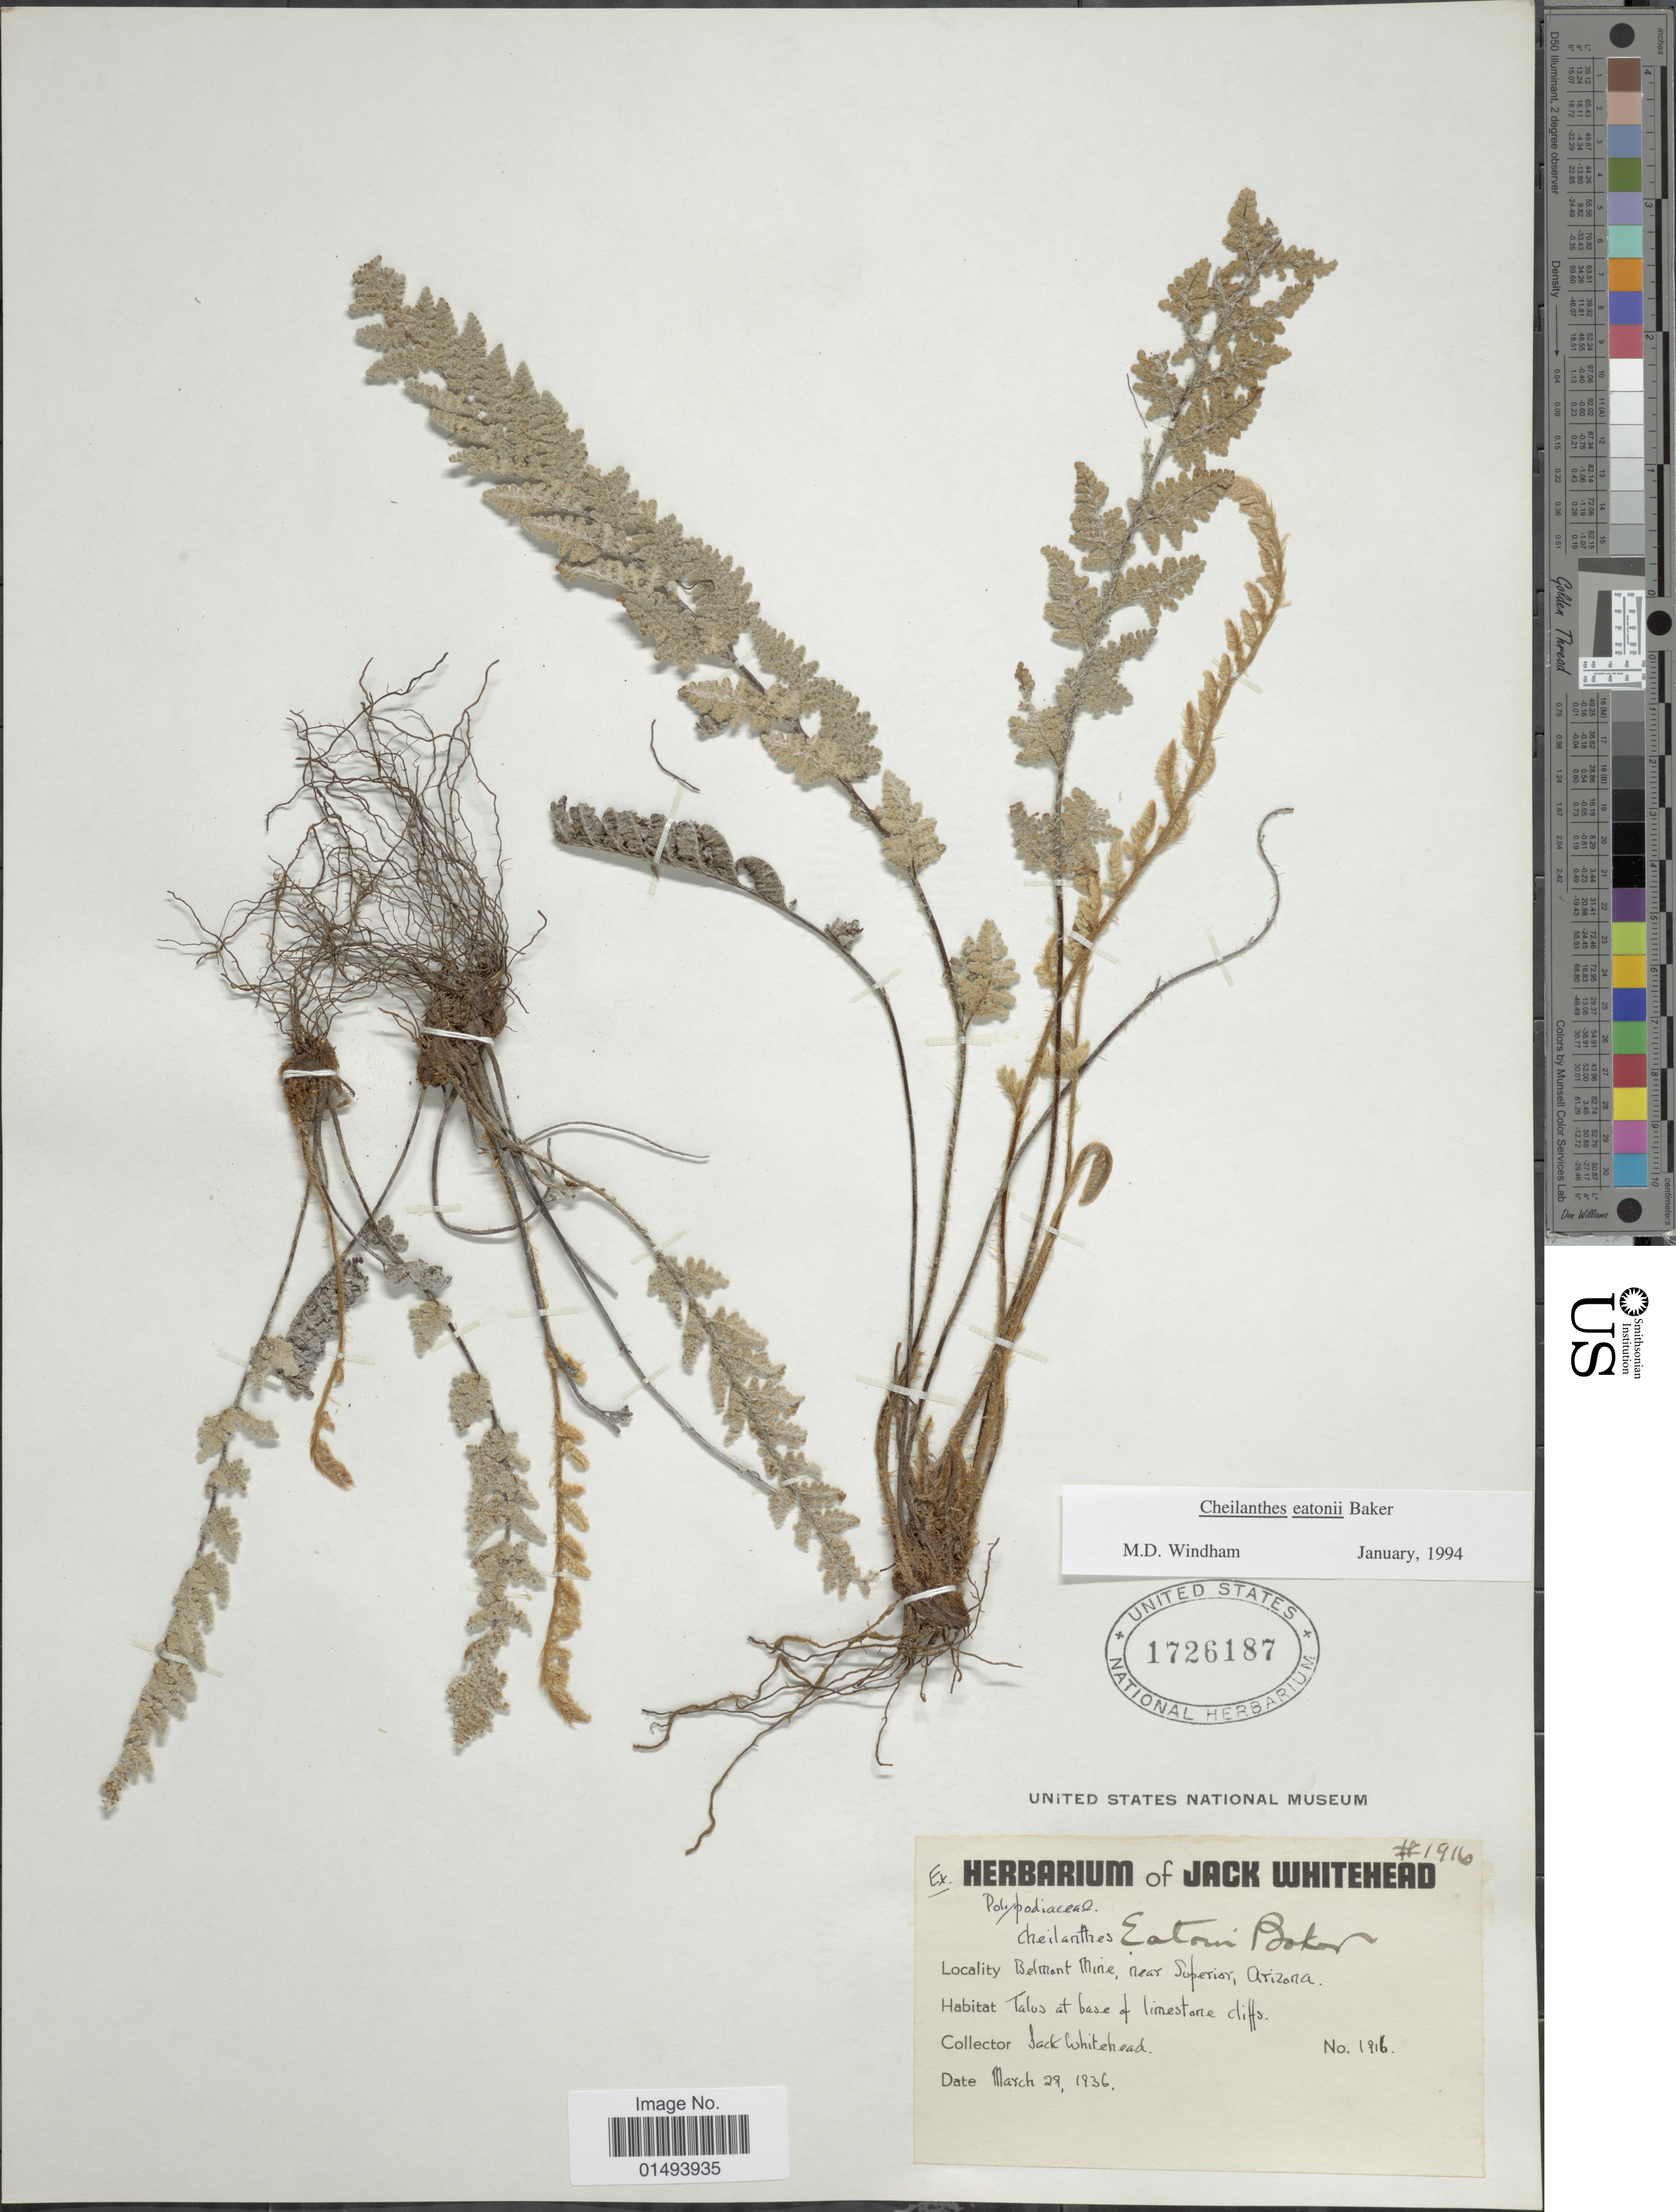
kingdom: Plantae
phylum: Tracheophyta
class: Polypodiopsida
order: Polypodiales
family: Pteridaceae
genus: Myriopteris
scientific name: Myriopteris rufa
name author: Fée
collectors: J. Whitehead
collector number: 1216*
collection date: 1936-03-29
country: United States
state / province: Arizona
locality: Belmont Mine, near Soperior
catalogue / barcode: US 1726187